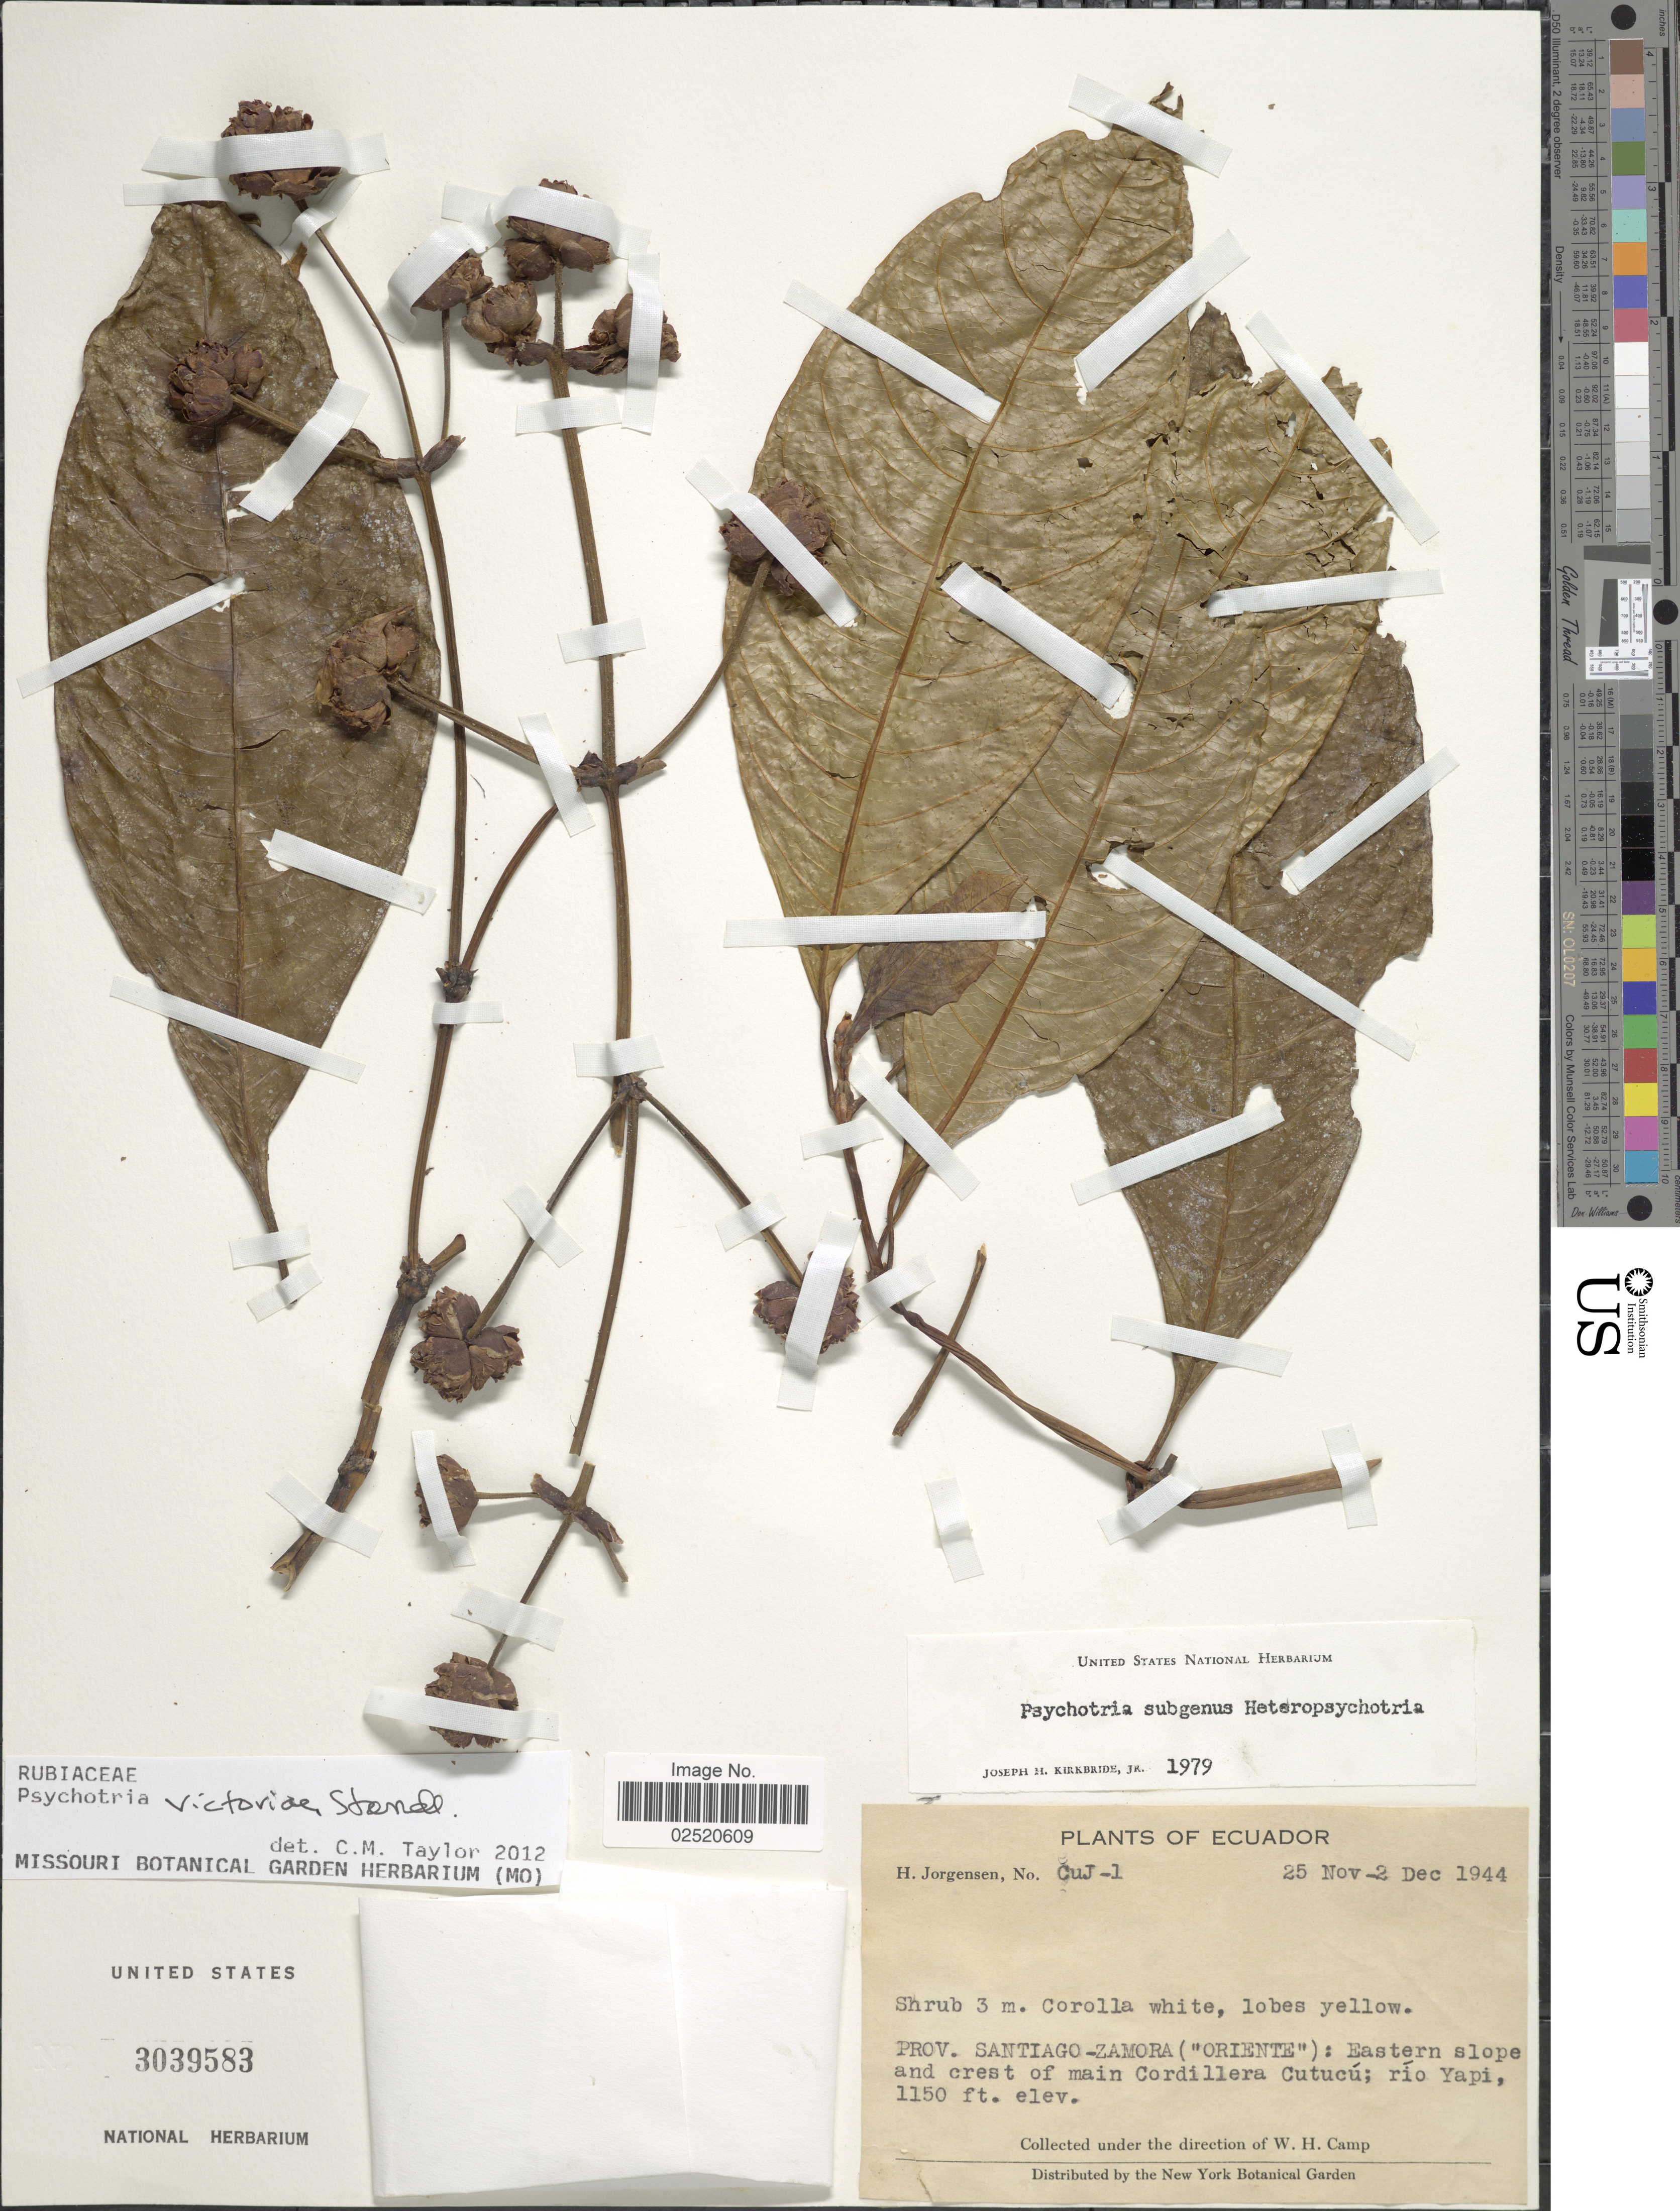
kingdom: Plantae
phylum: Tracheophyta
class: Magnoliopsida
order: Gentianales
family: Rubiaceae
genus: Psychotria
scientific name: Psychotria victoriae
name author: Standl.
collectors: H. Jørgensen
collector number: CuJ-1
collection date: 1944-11-25/1944-12-02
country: Ecuador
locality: Prov. Santiago-Zamora ("Oriente"): Eastern slope and crest of main Cordillera Cutucú; río Yapi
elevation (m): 351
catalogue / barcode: US 3039583